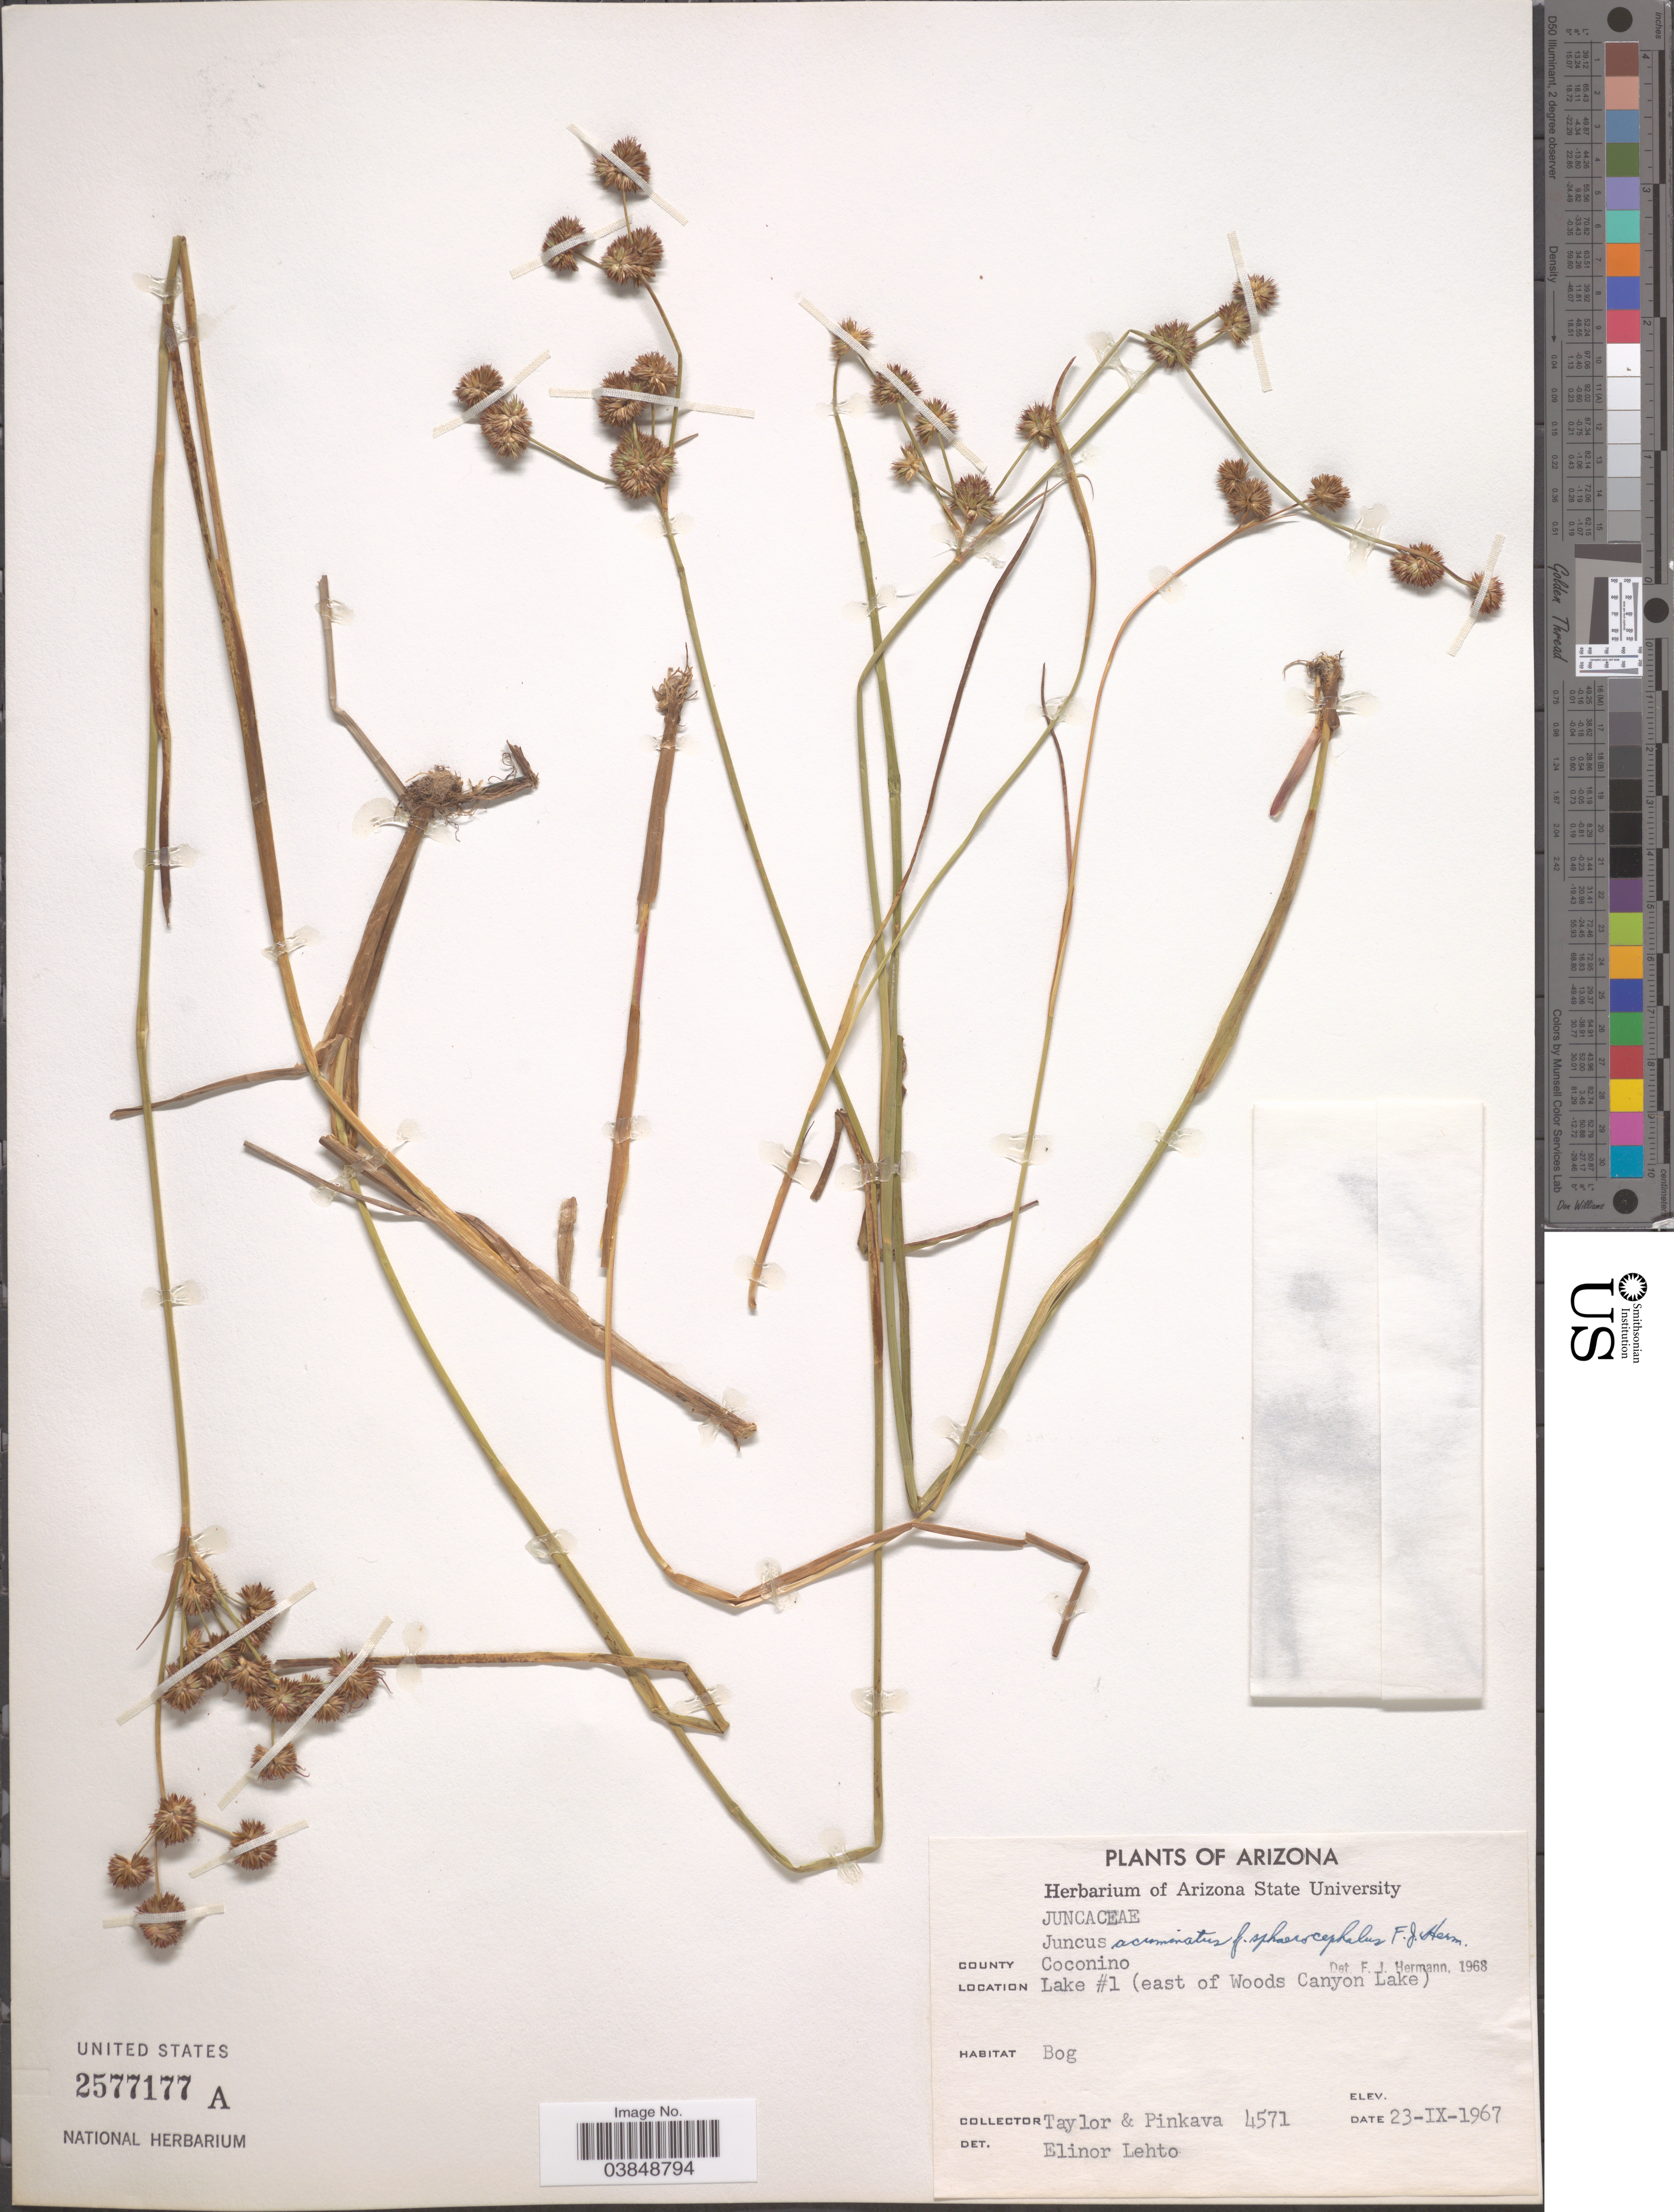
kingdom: Plantae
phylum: Tracheophyta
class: Liliopsida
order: Poales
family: Juncaceae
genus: Juncus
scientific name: Juncus acuminatus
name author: Michx.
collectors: -- Taylor & -. Pinkava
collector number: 4571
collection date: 1967-09-23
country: United States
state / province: Arizona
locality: County Coconino. Lake #1 (east of Woods Canyon Lake).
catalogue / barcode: US 2577177A